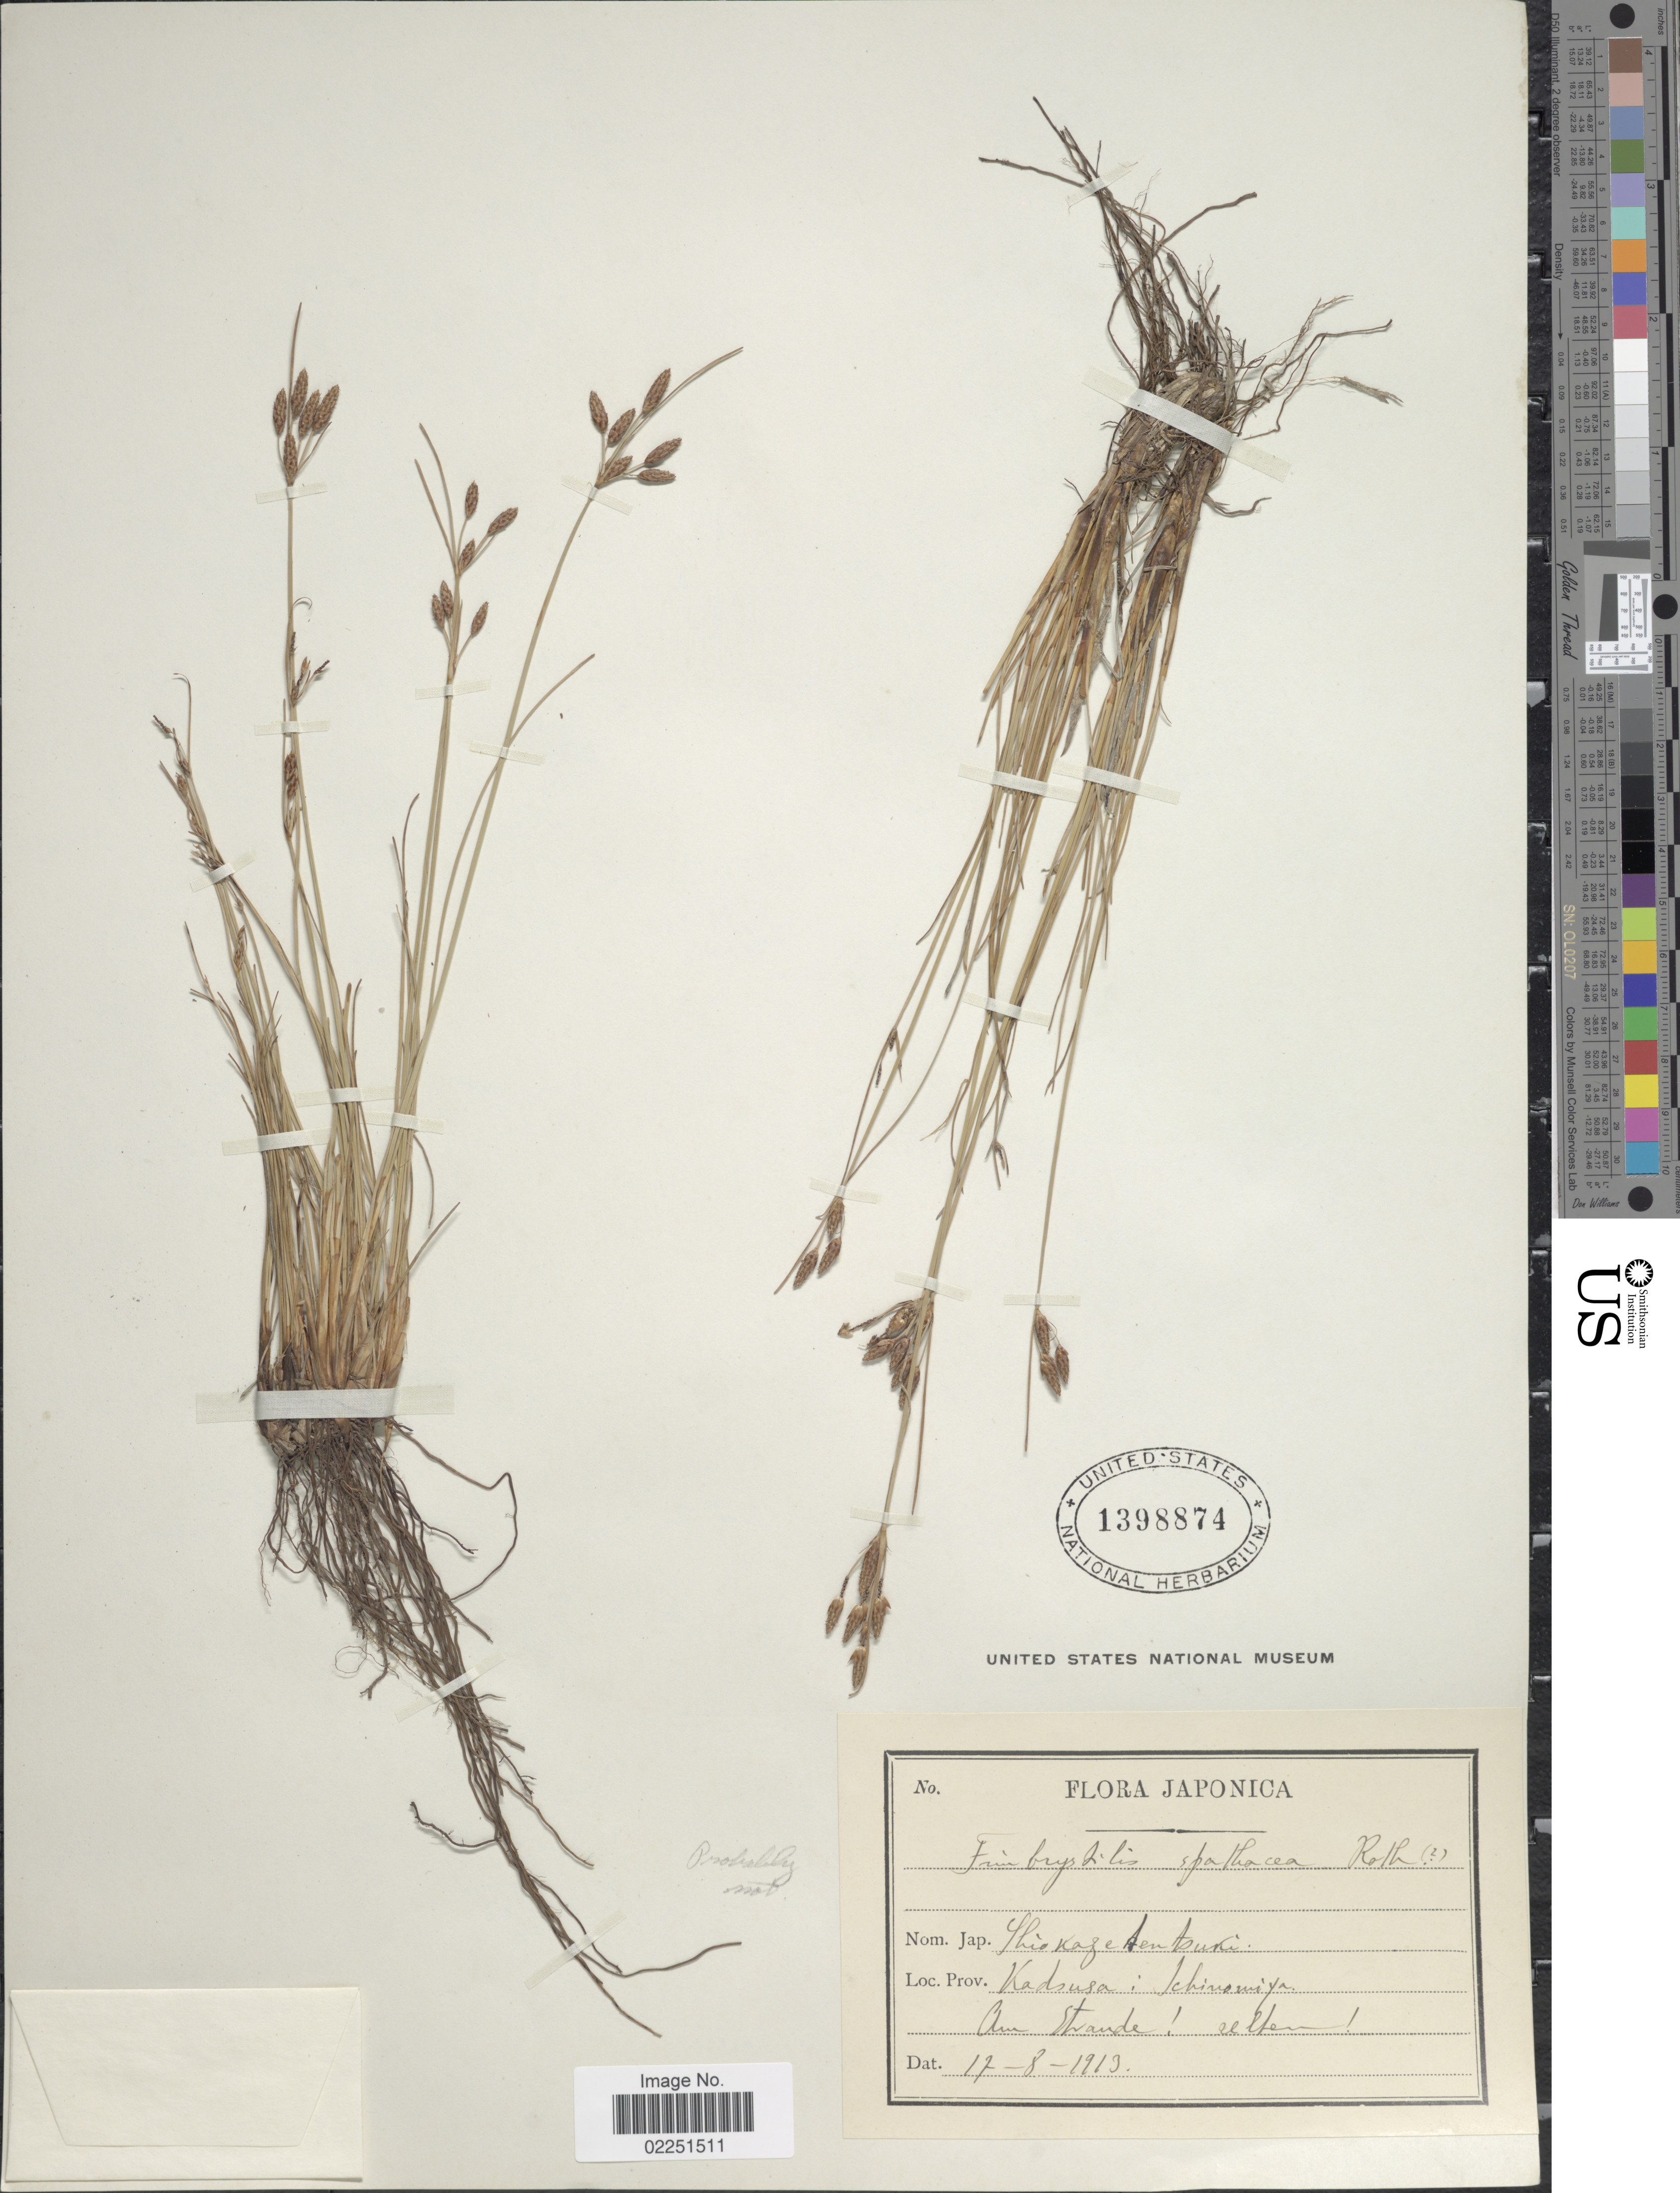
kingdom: Plantae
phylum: Tracheophyta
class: Liliopsida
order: Poales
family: Cyperaceae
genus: Fimbristylis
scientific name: Fimbristylis sp.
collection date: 1913-08-17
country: Japan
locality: Prov. Kadsusa: Ichinomiya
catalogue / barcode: US 1398874